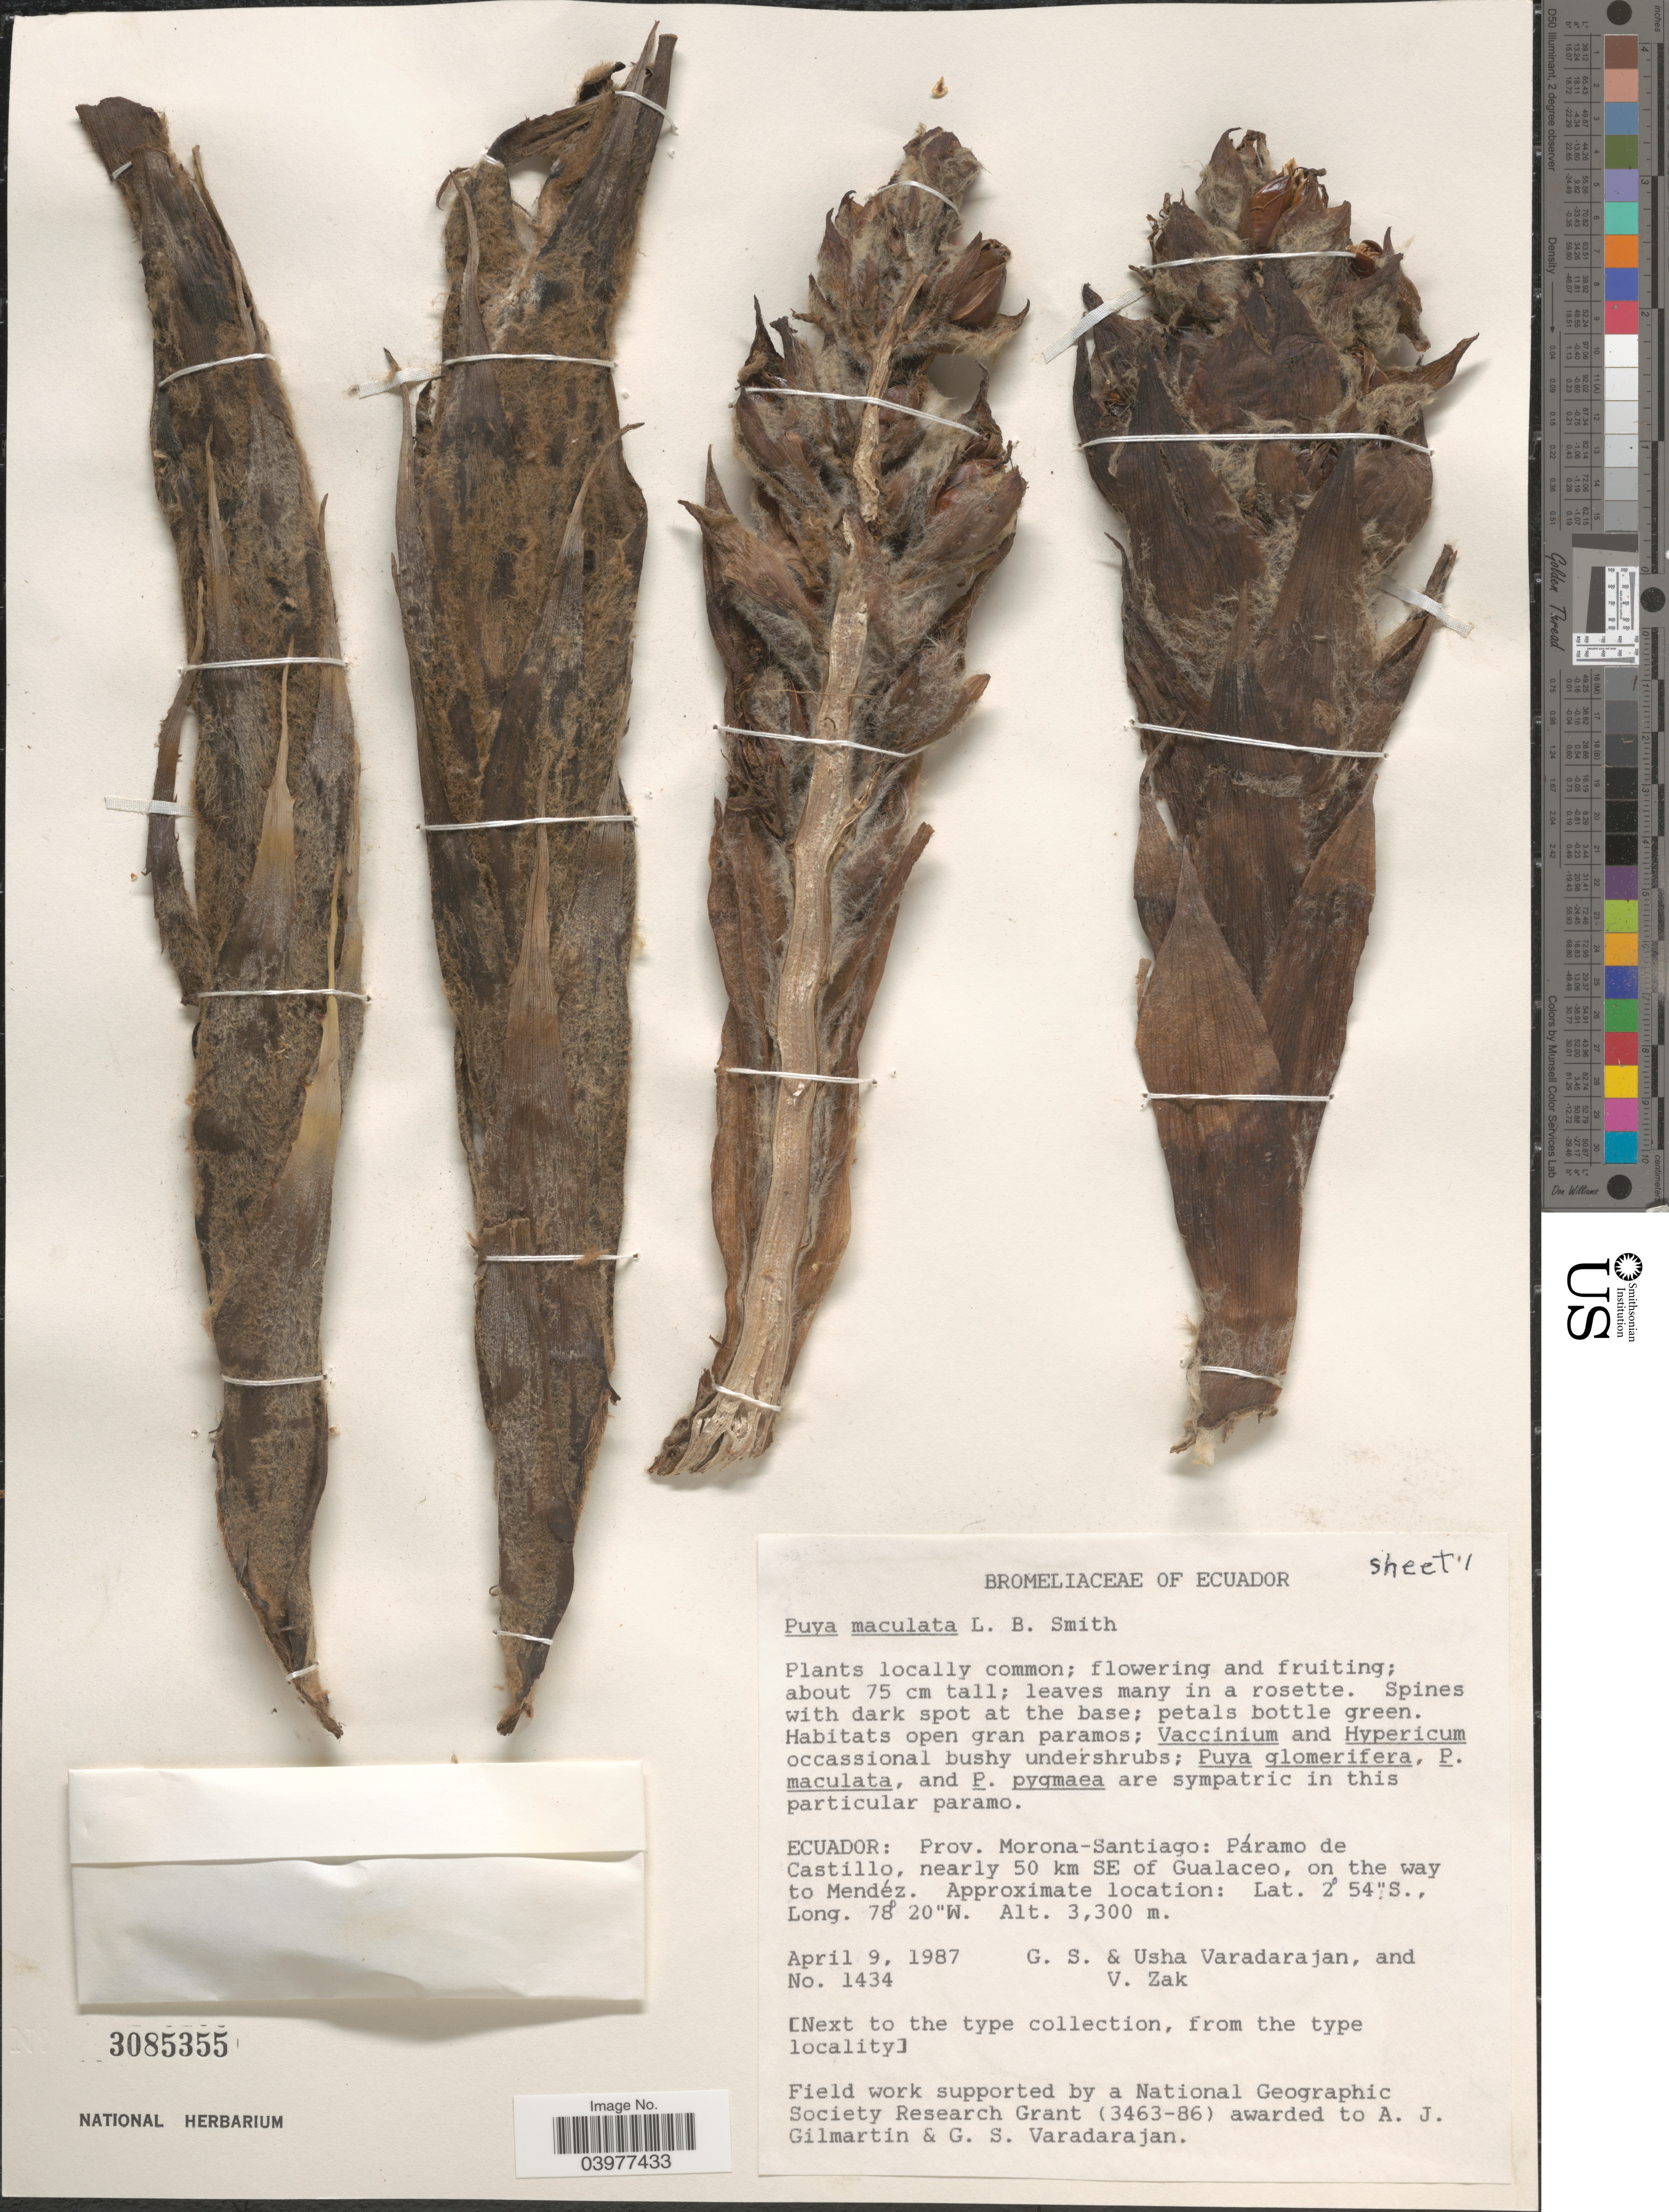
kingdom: Plantae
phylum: Tracheophyta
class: Liliopsida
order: Poales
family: Bromeliaceae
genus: Puya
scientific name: Puya maculata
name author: L.B. Sm.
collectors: G. S. Varadarajan, U. Varadarajan & V. Zak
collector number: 1434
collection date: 1987-04-09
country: Ecuador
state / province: Morona-Santiago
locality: Páramo de Castillo, nearly 50 km SE of Gualaceo, on the way to Mendéz.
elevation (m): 3300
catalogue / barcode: US 3085355